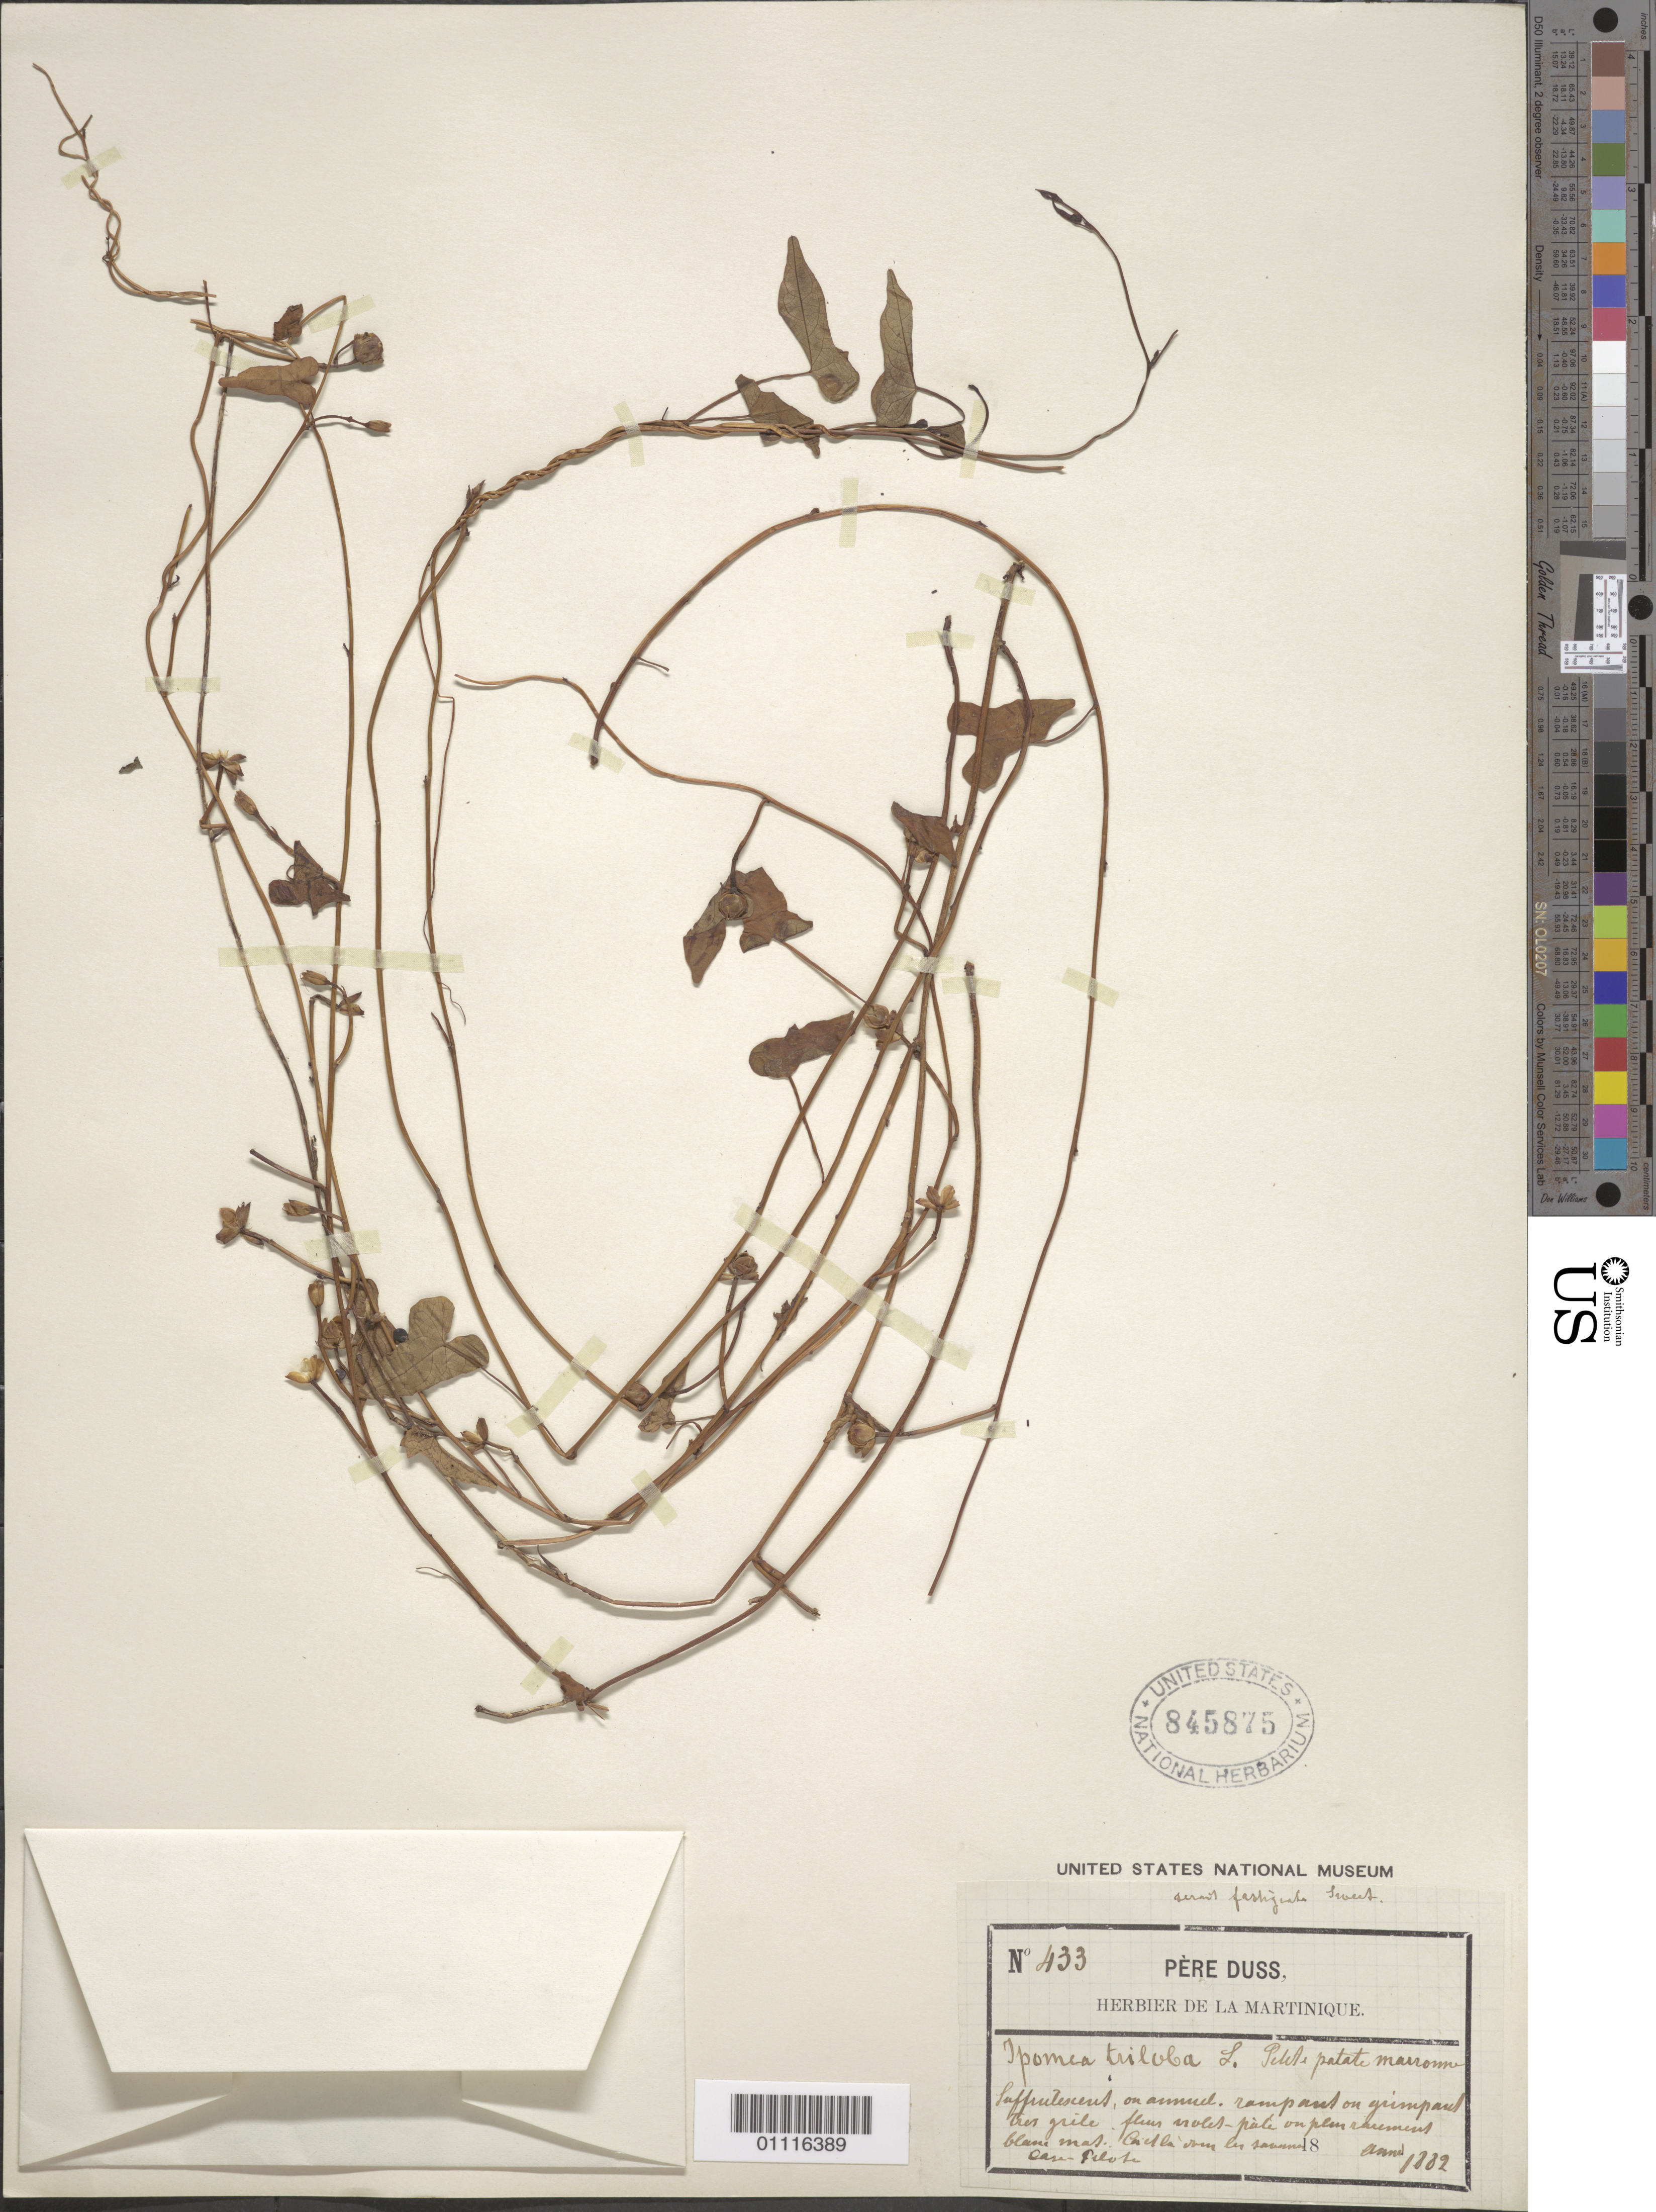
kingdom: Plantae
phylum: Tracheophyta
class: Magnoliopsida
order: Solanales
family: Convolvulaceae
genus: Ipomoea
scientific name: Ipomoea triloba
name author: L.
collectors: Père Duss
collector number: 433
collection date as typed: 1882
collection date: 1882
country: Martinique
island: Martinique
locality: Ca et la mer les savannes. Base-Pelote.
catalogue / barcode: US 845875